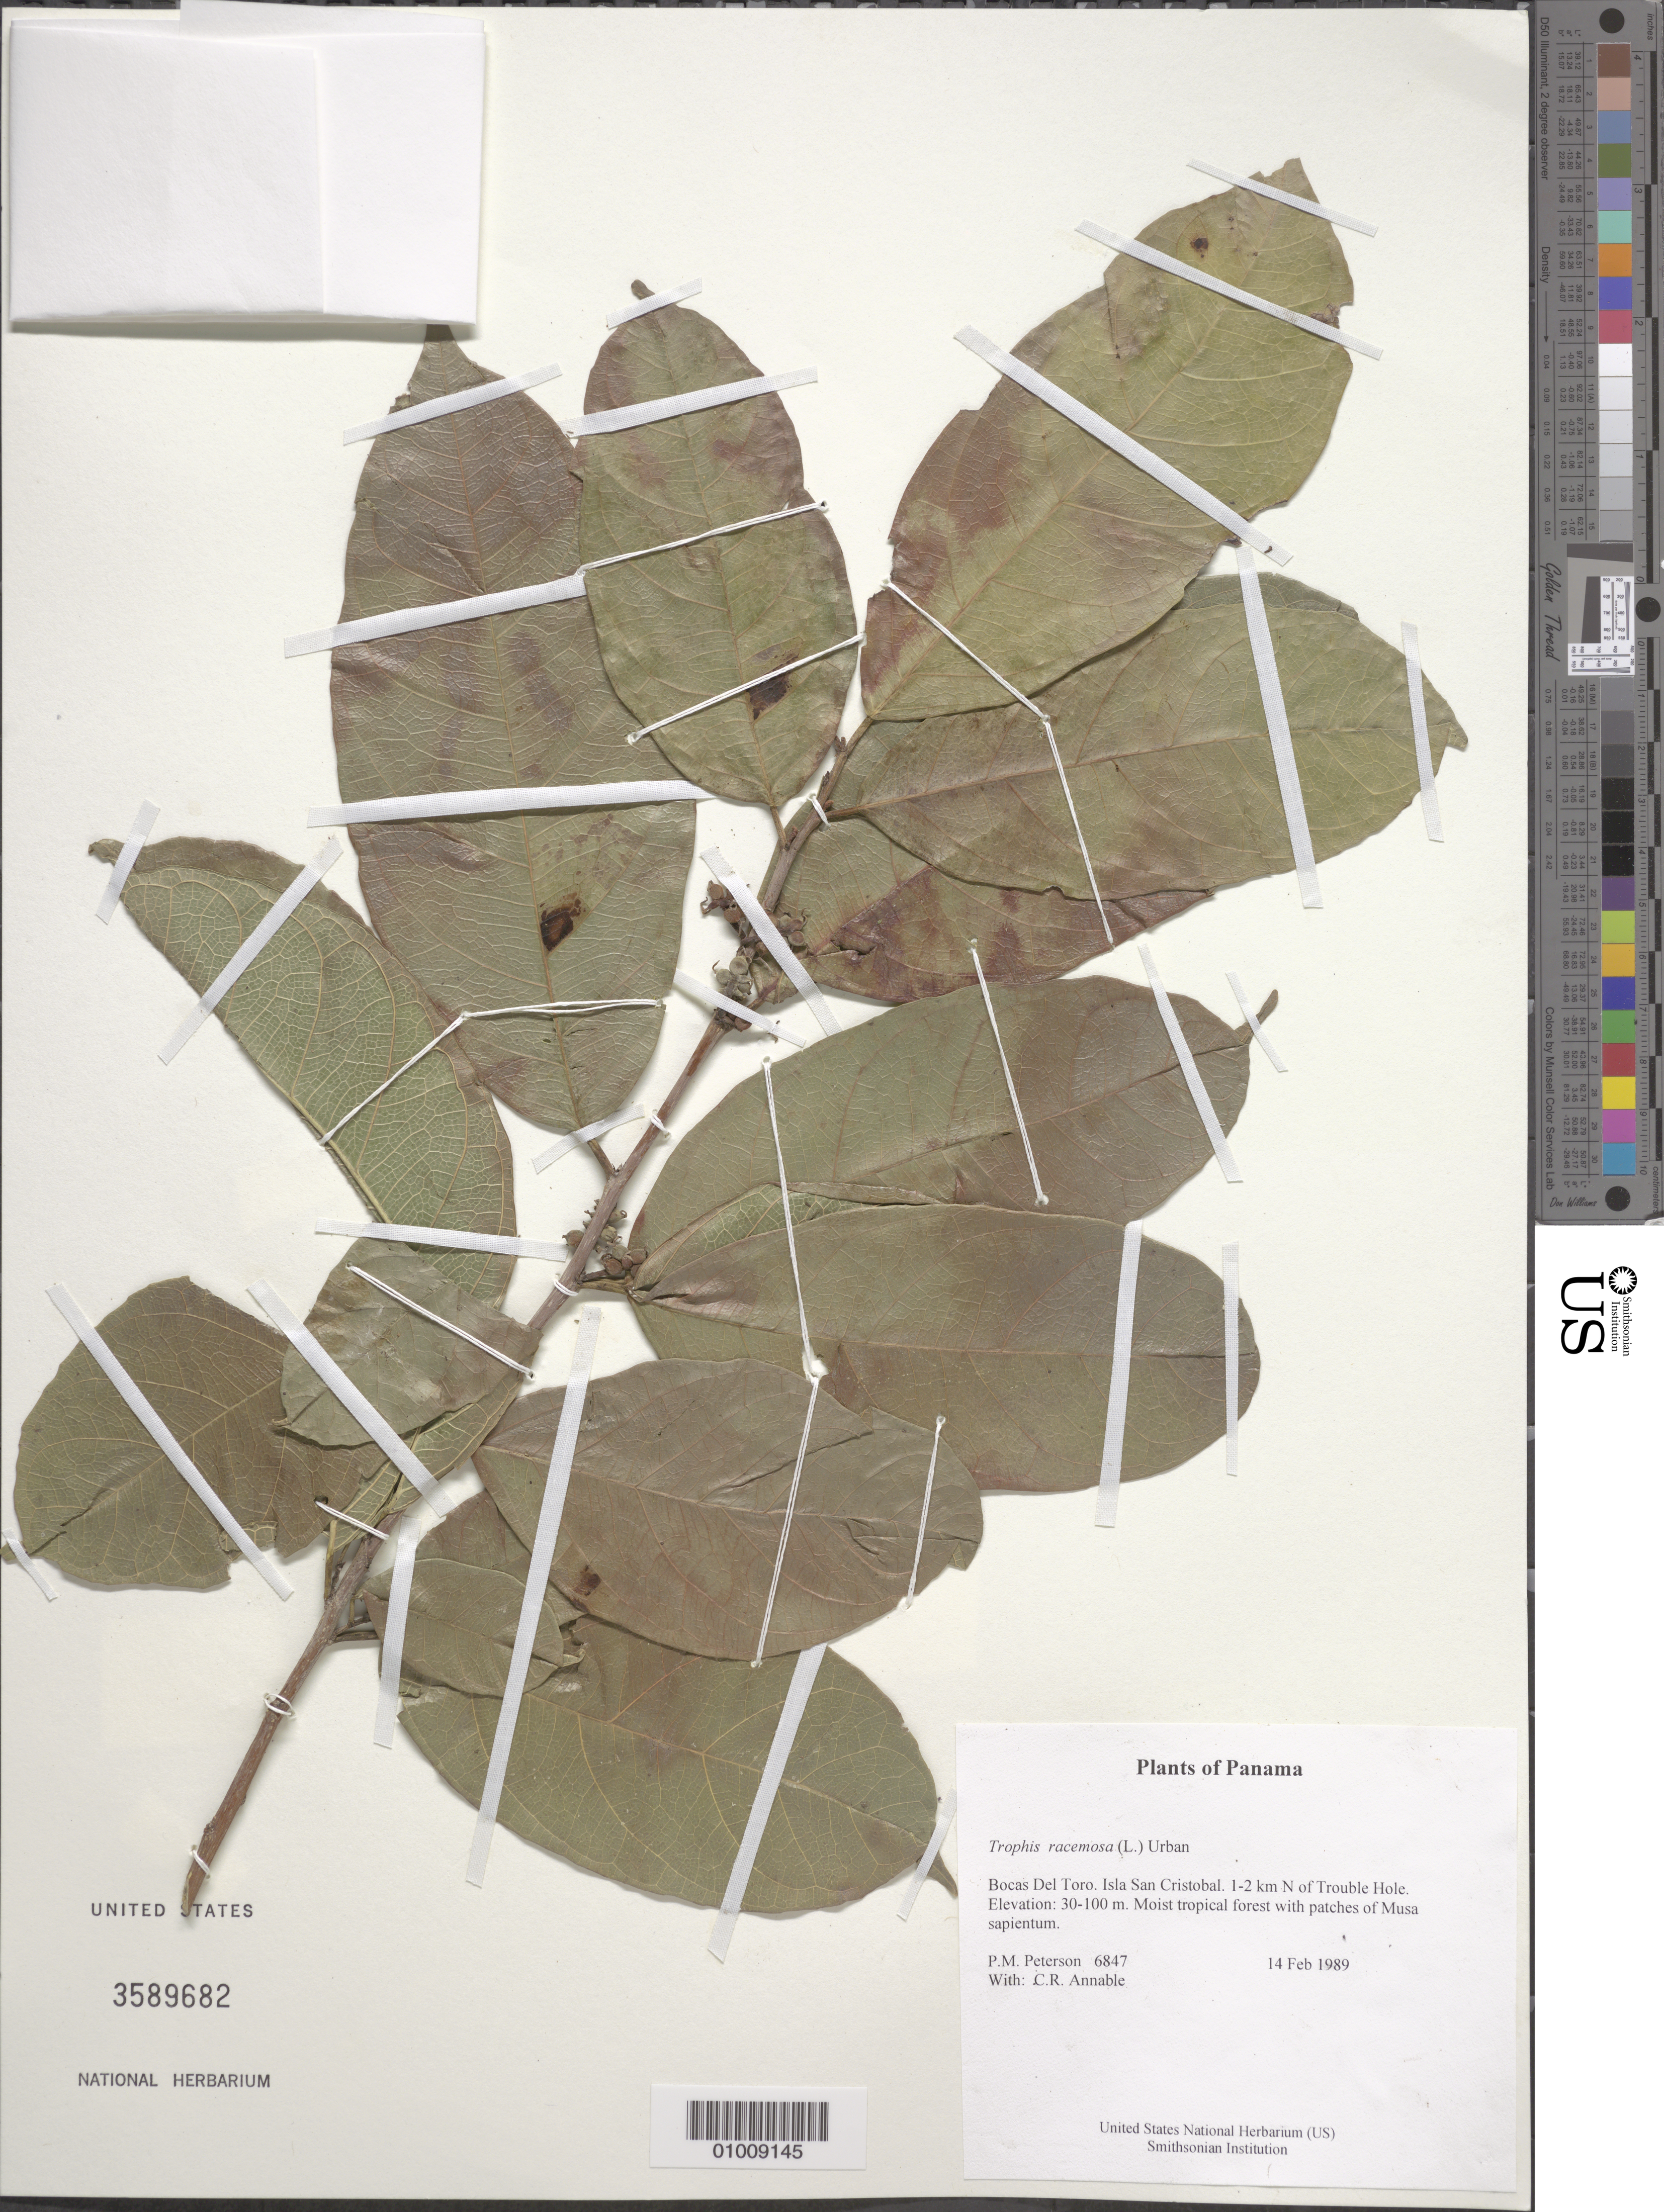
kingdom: Plantae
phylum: Tracheophyta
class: Magnoliopsida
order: Rosales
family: Moraceae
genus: Trophis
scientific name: Trophis racemosa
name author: (L.) Urb.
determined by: Liesner, R. L.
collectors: P. M. Peterson & C. R. Annable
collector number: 06847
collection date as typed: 14 Feb 1989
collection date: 1989-02-14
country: Panama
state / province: Bocas del Toro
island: San Cristobal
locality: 1-2 km N of Trouble Hole.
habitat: Moist tropical forest with patches of Musa sapientum.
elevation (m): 30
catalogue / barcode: US 3589682